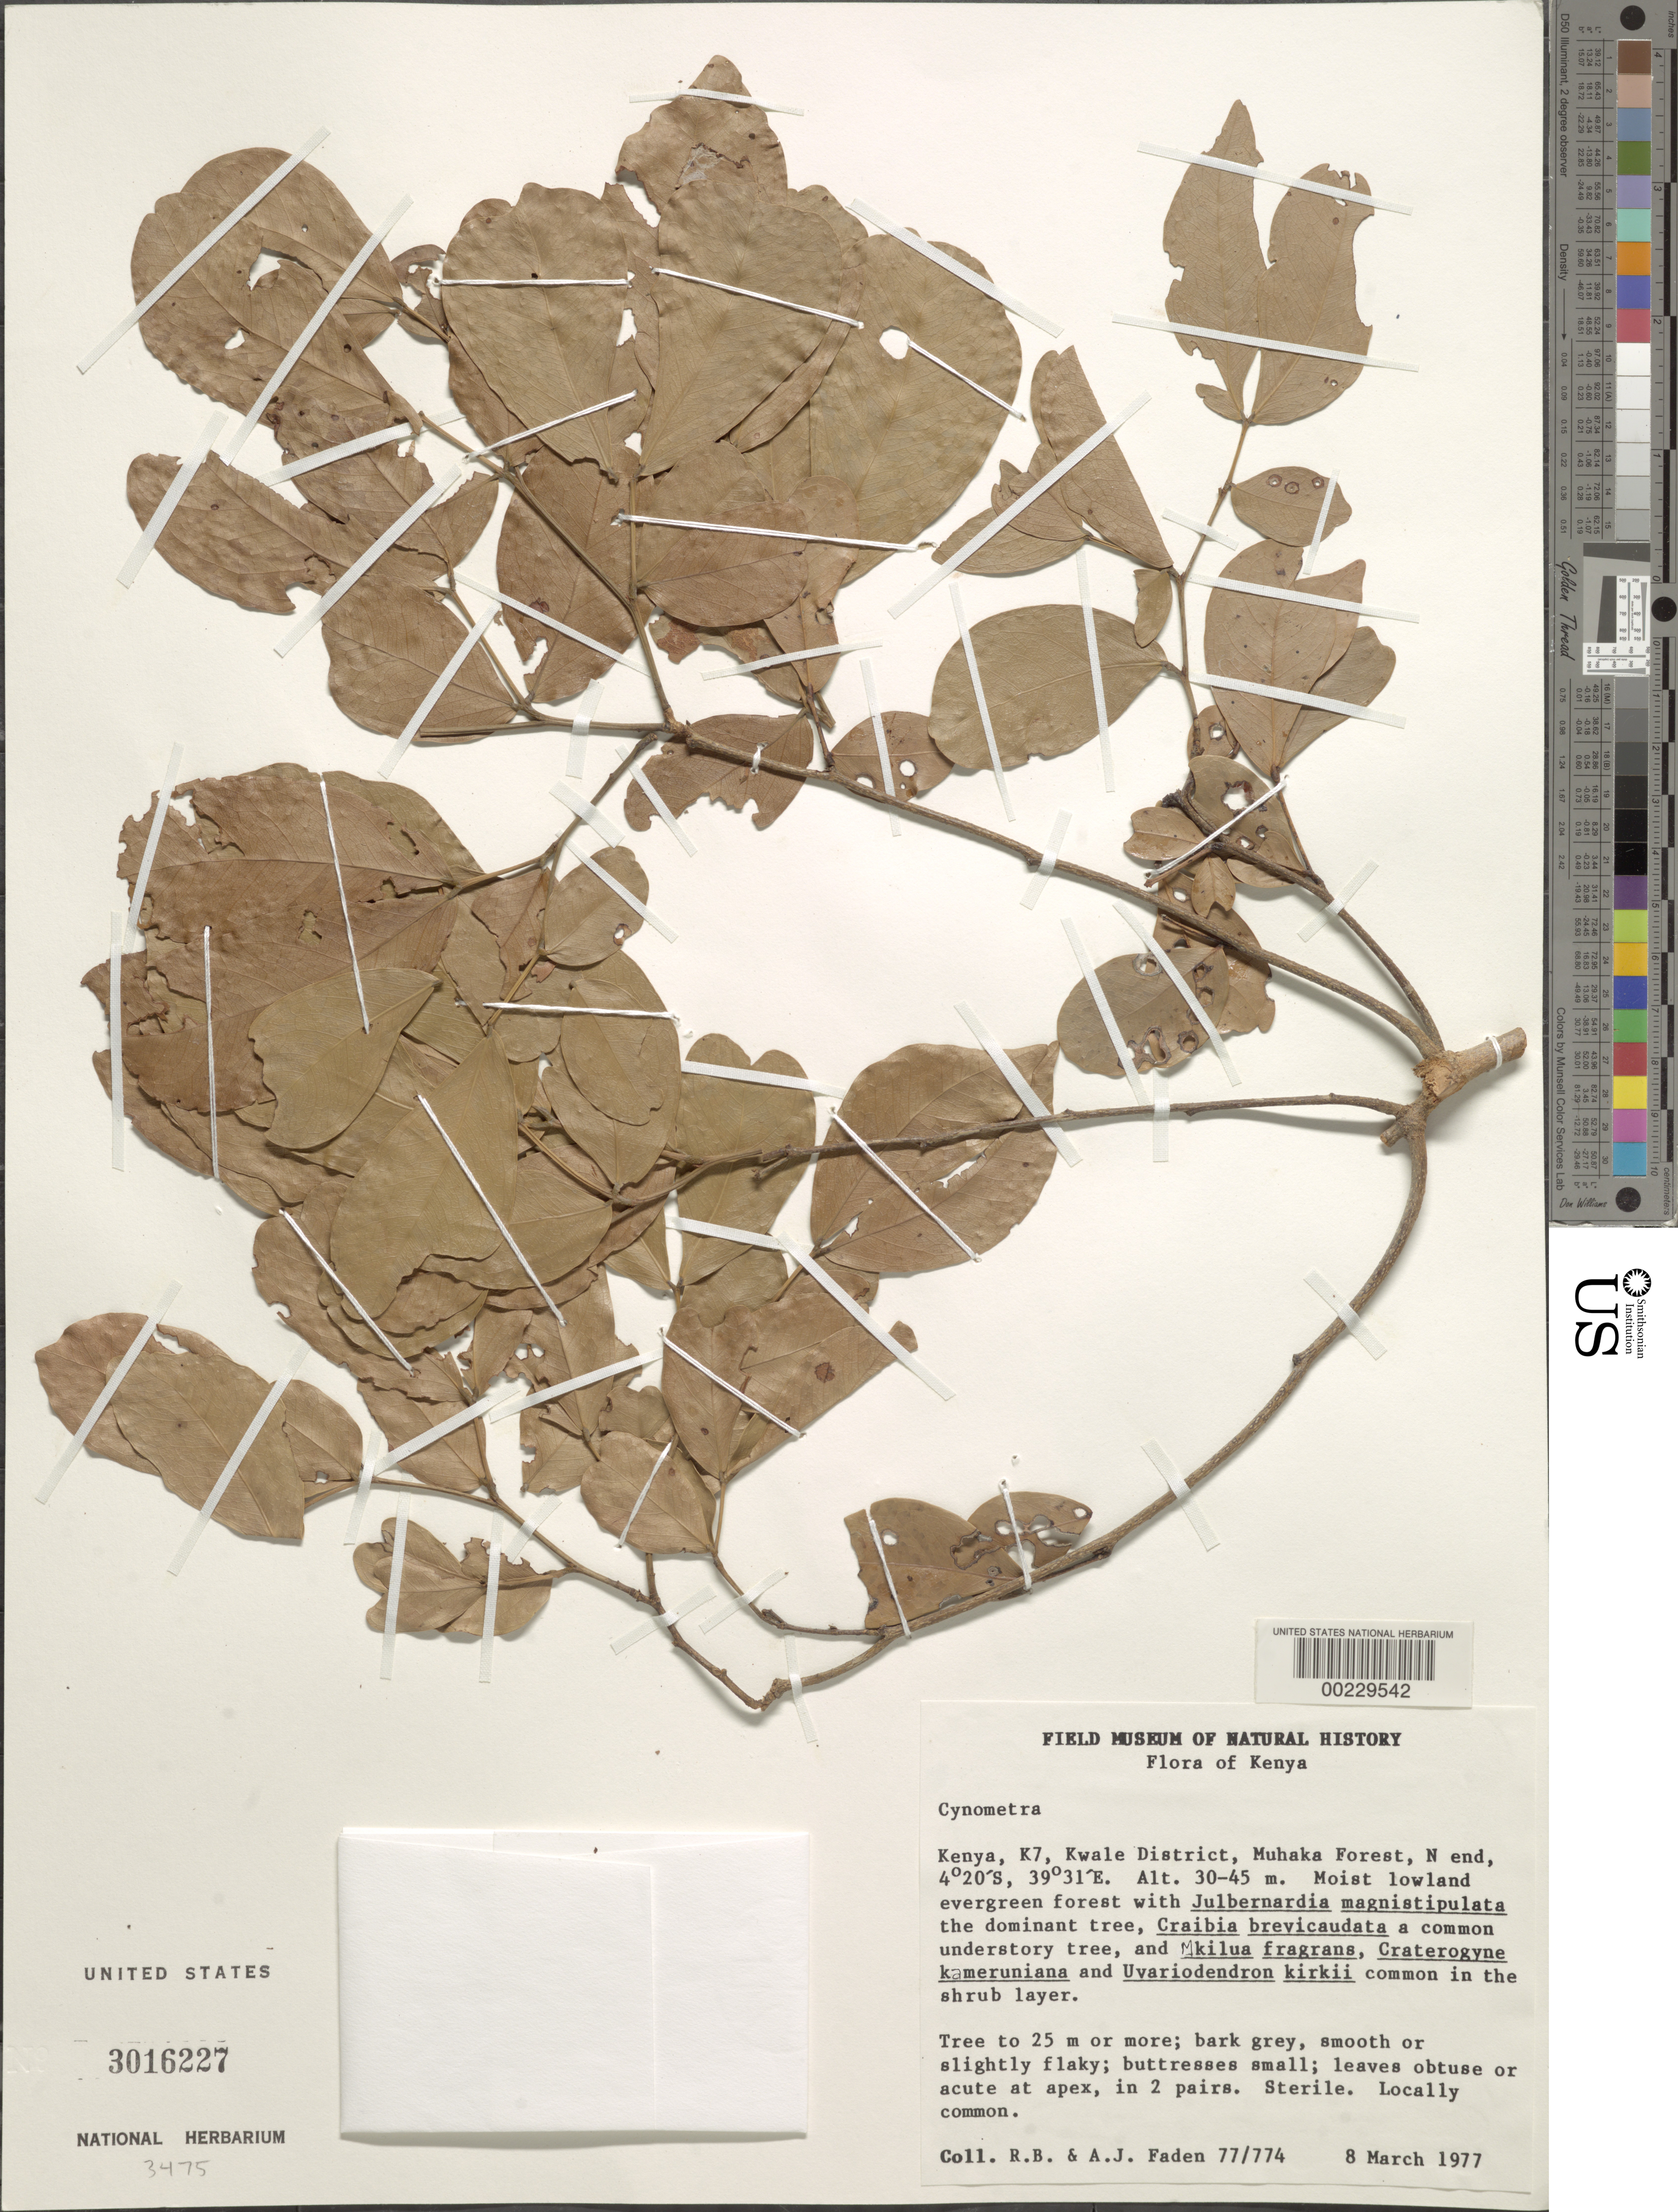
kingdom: Plantae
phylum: Tracheophyta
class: Magnoliopsida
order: Fabales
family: Fabaceae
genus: Cynometra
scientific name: Cynometra sp.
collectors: R. B. Faden & A. J. Faden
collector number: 77/774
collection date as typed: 08 Mar 1977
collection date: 1977-03-08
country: Kenya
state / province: Kwale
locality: Muhaka forest, n end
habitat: Moist lowland evergreen forest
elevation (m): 30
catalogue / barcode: US 3016227